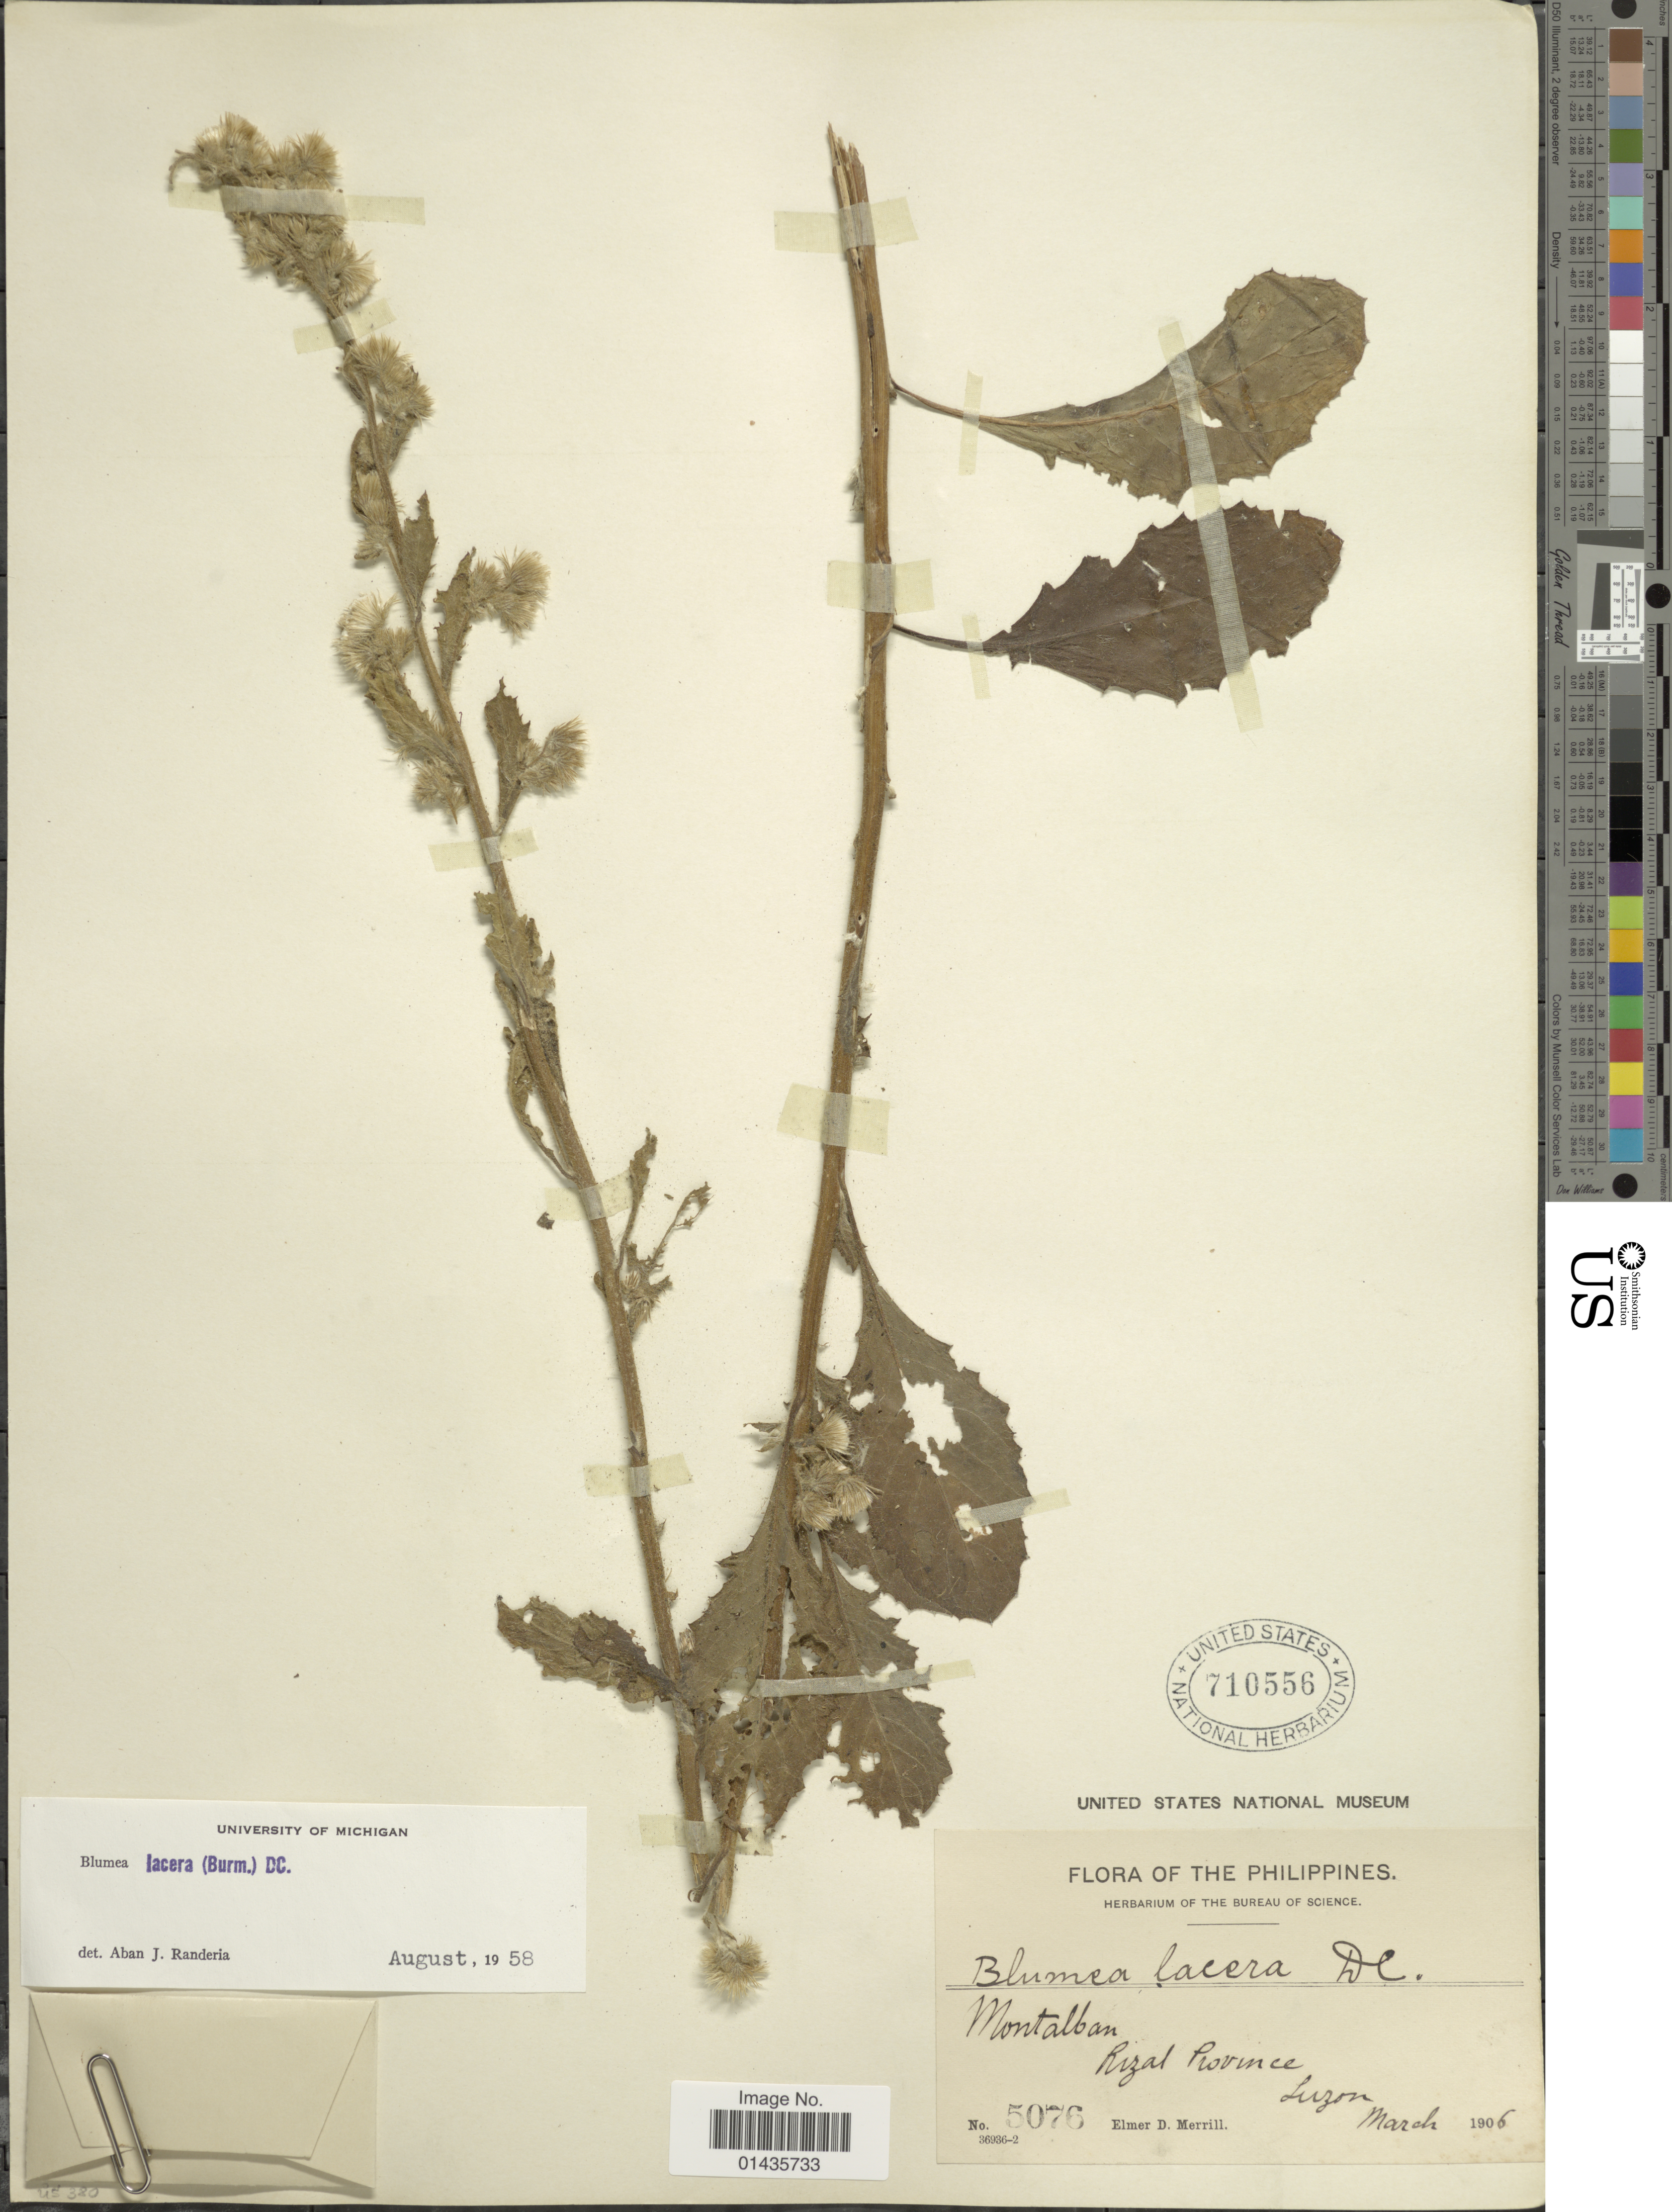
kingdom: Plantae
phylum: Tracheophyta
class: Magnoliopsida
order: Asterales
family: Asteraceae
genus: Blumea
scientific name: Blumea lacera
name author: (Roxb.) DC.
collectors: E. D. Merrill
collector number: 5076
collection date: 1906-03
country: Philippines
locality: Montalban, Rizal Province, Luzon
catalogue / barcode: US 710556